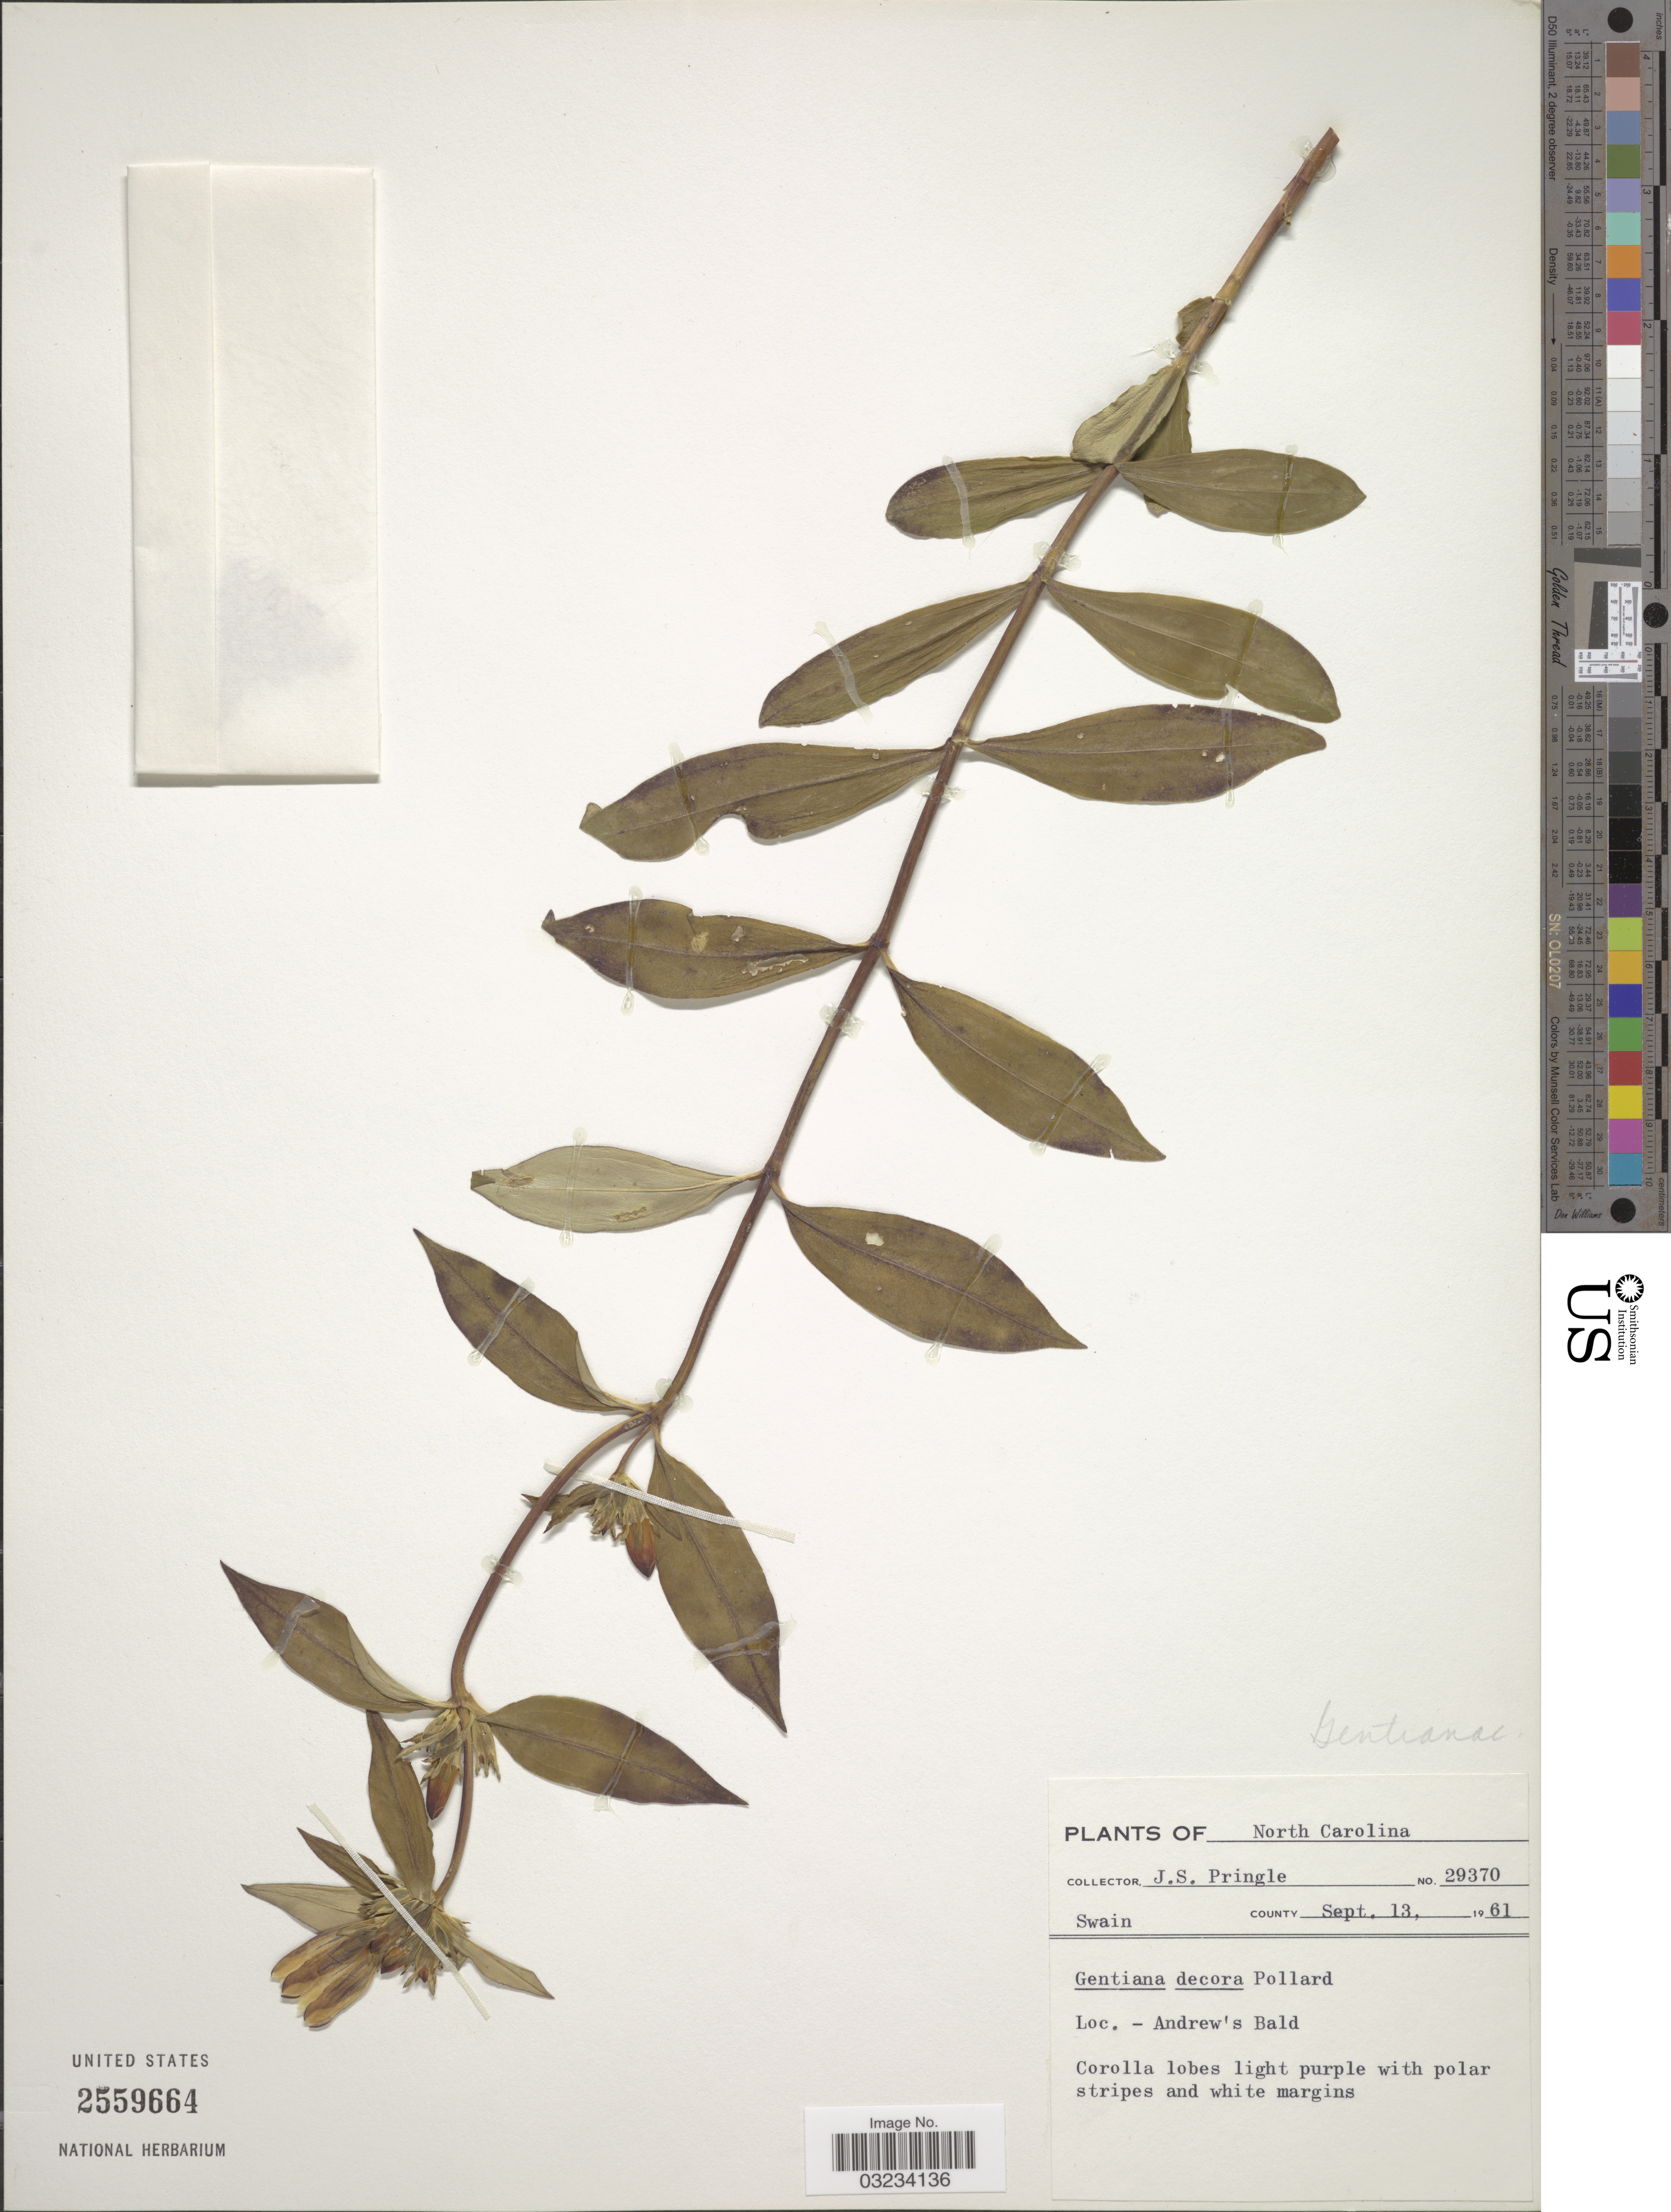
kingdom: Plantae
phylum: Tracheophyta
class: Magnoliopsida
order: Gentianales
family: Gentianaceae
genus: Gentiana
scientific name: Gentiana decora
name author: Pollard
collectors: J. S. Pringle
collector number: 29370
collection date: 1961-09-13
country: United States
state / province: North Carolina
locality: Swain County, Andrew's Bald.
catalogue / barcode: US 2559664